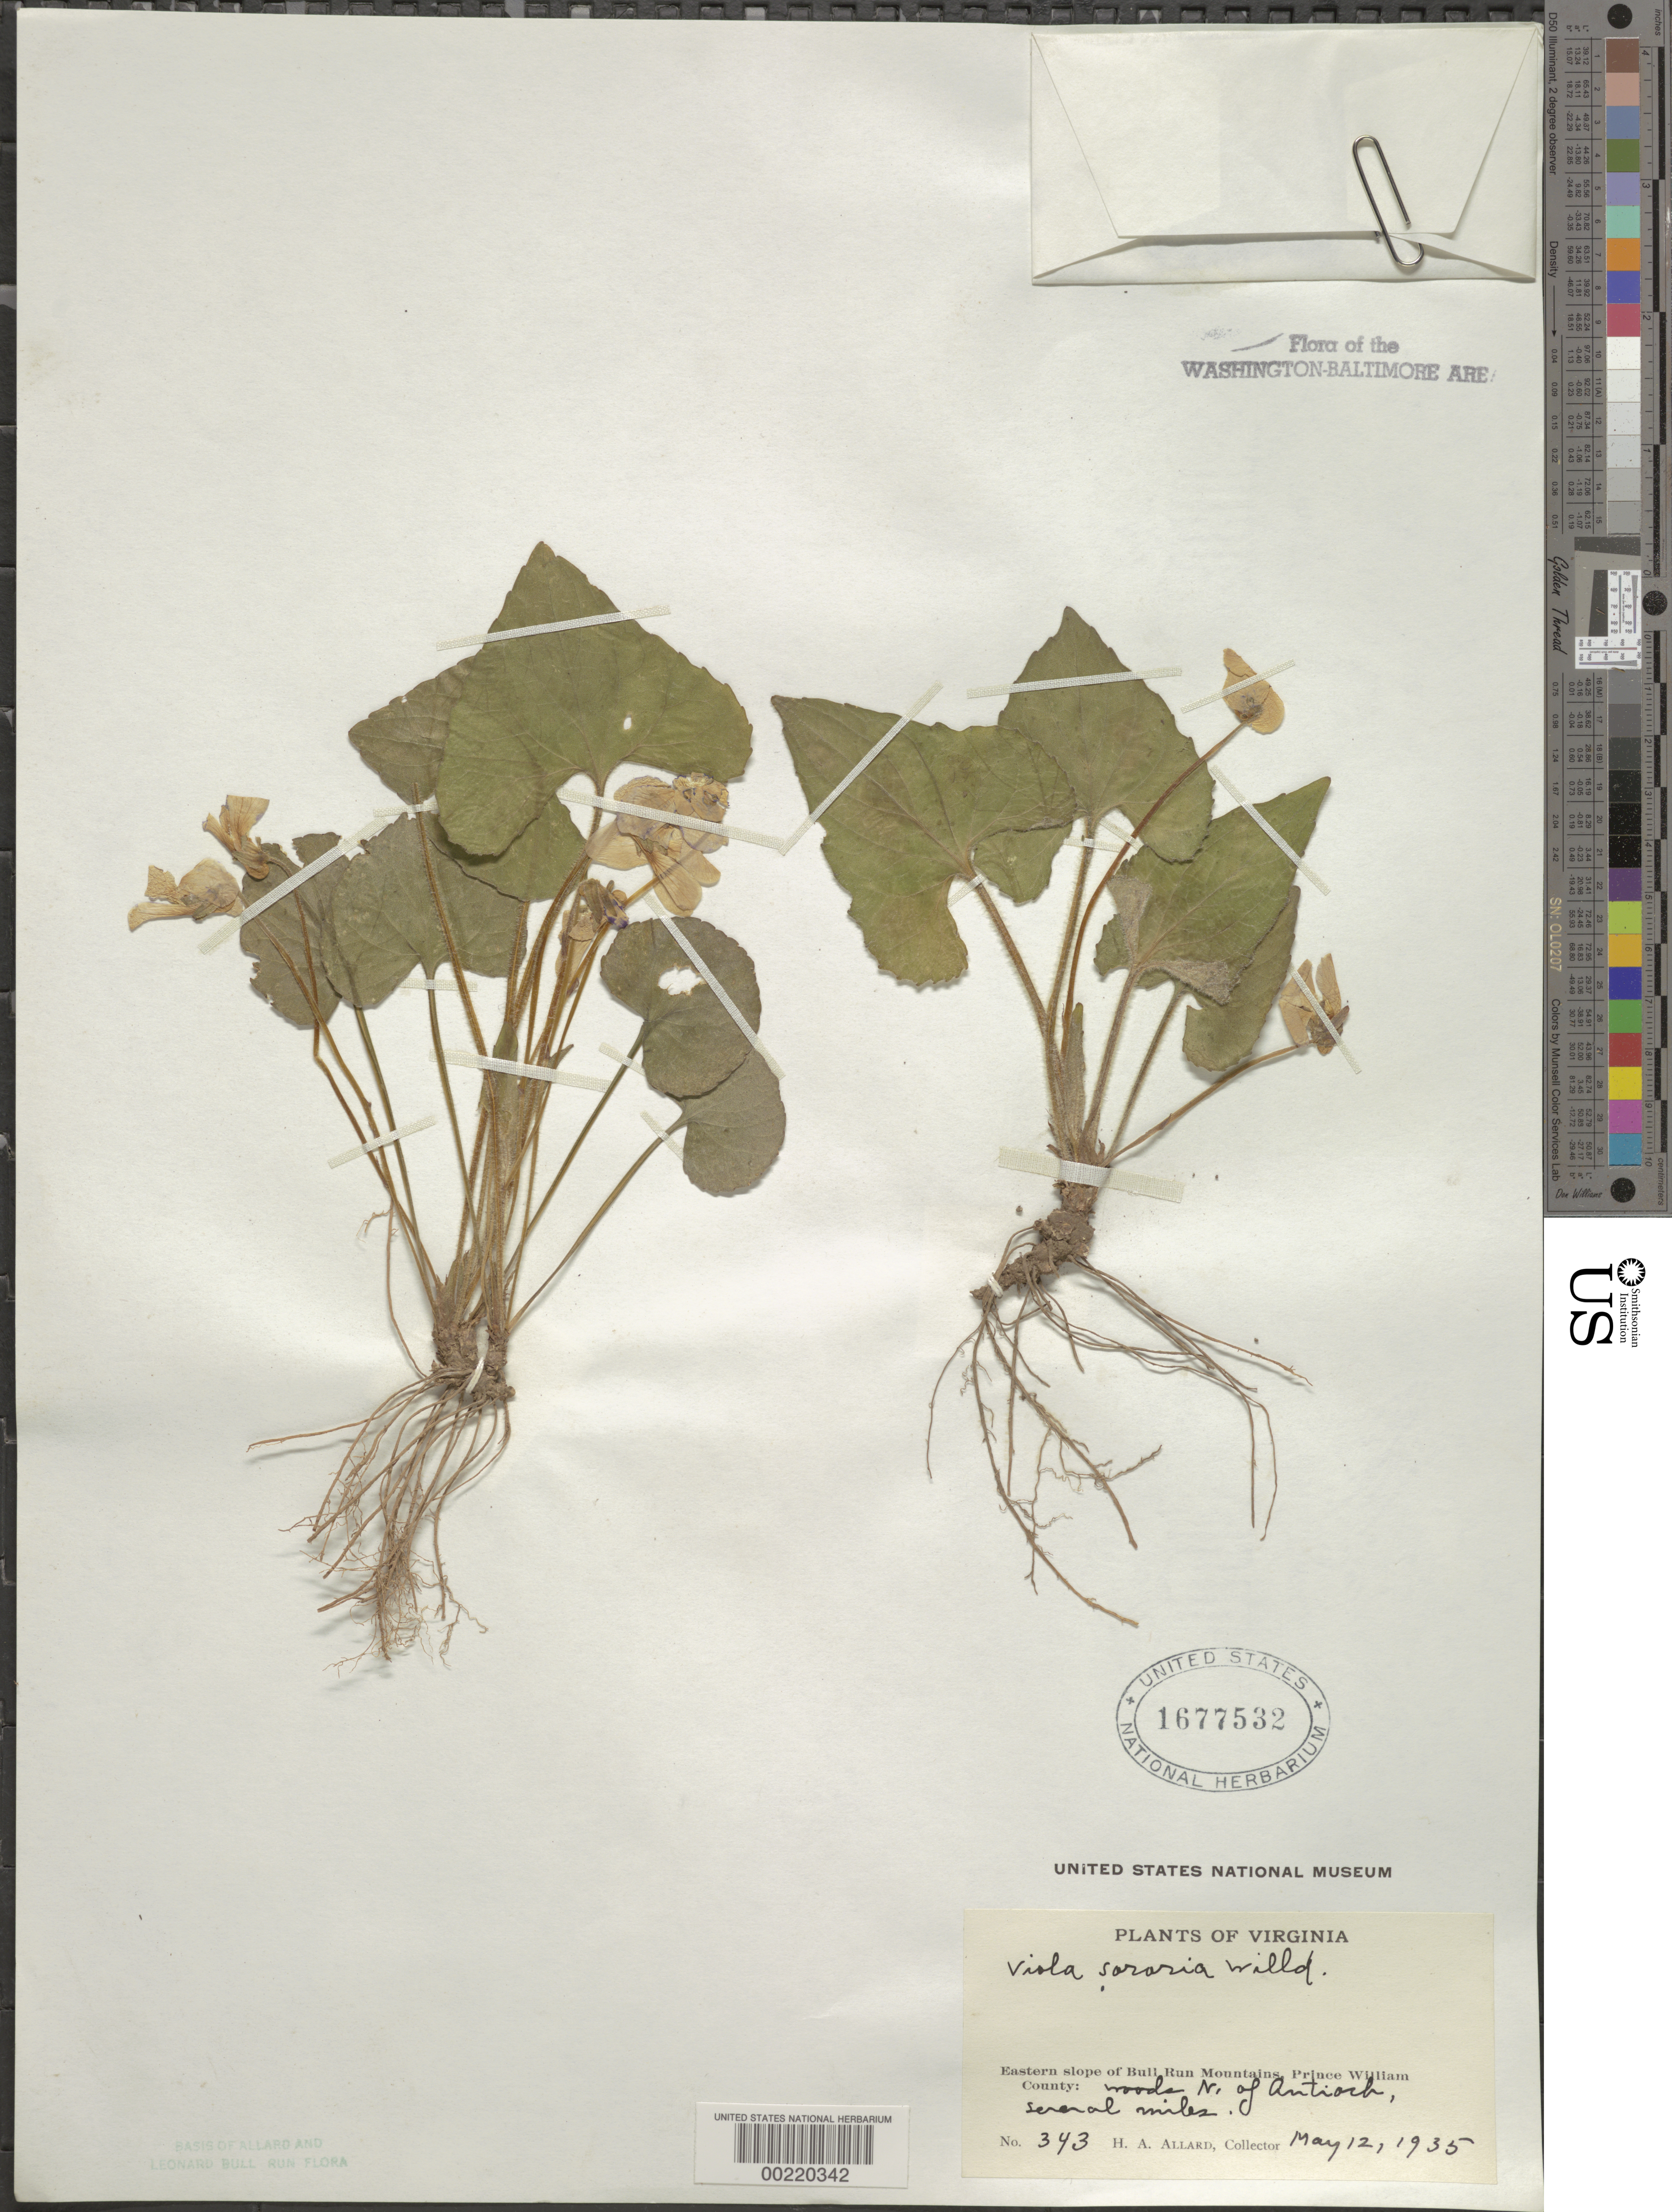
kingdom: Plantae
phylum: Tracheophyta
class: Magnoliopsida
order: Malpighiales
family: Violaceae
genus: Viola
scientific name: Viola sororia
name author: Willd.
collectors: H. A. Allard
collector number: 343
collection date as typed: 12 May 1935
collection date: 1935-05-12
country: United States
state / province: Virginia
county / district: Prince William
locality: North of Antioch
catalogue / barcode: US 1677532